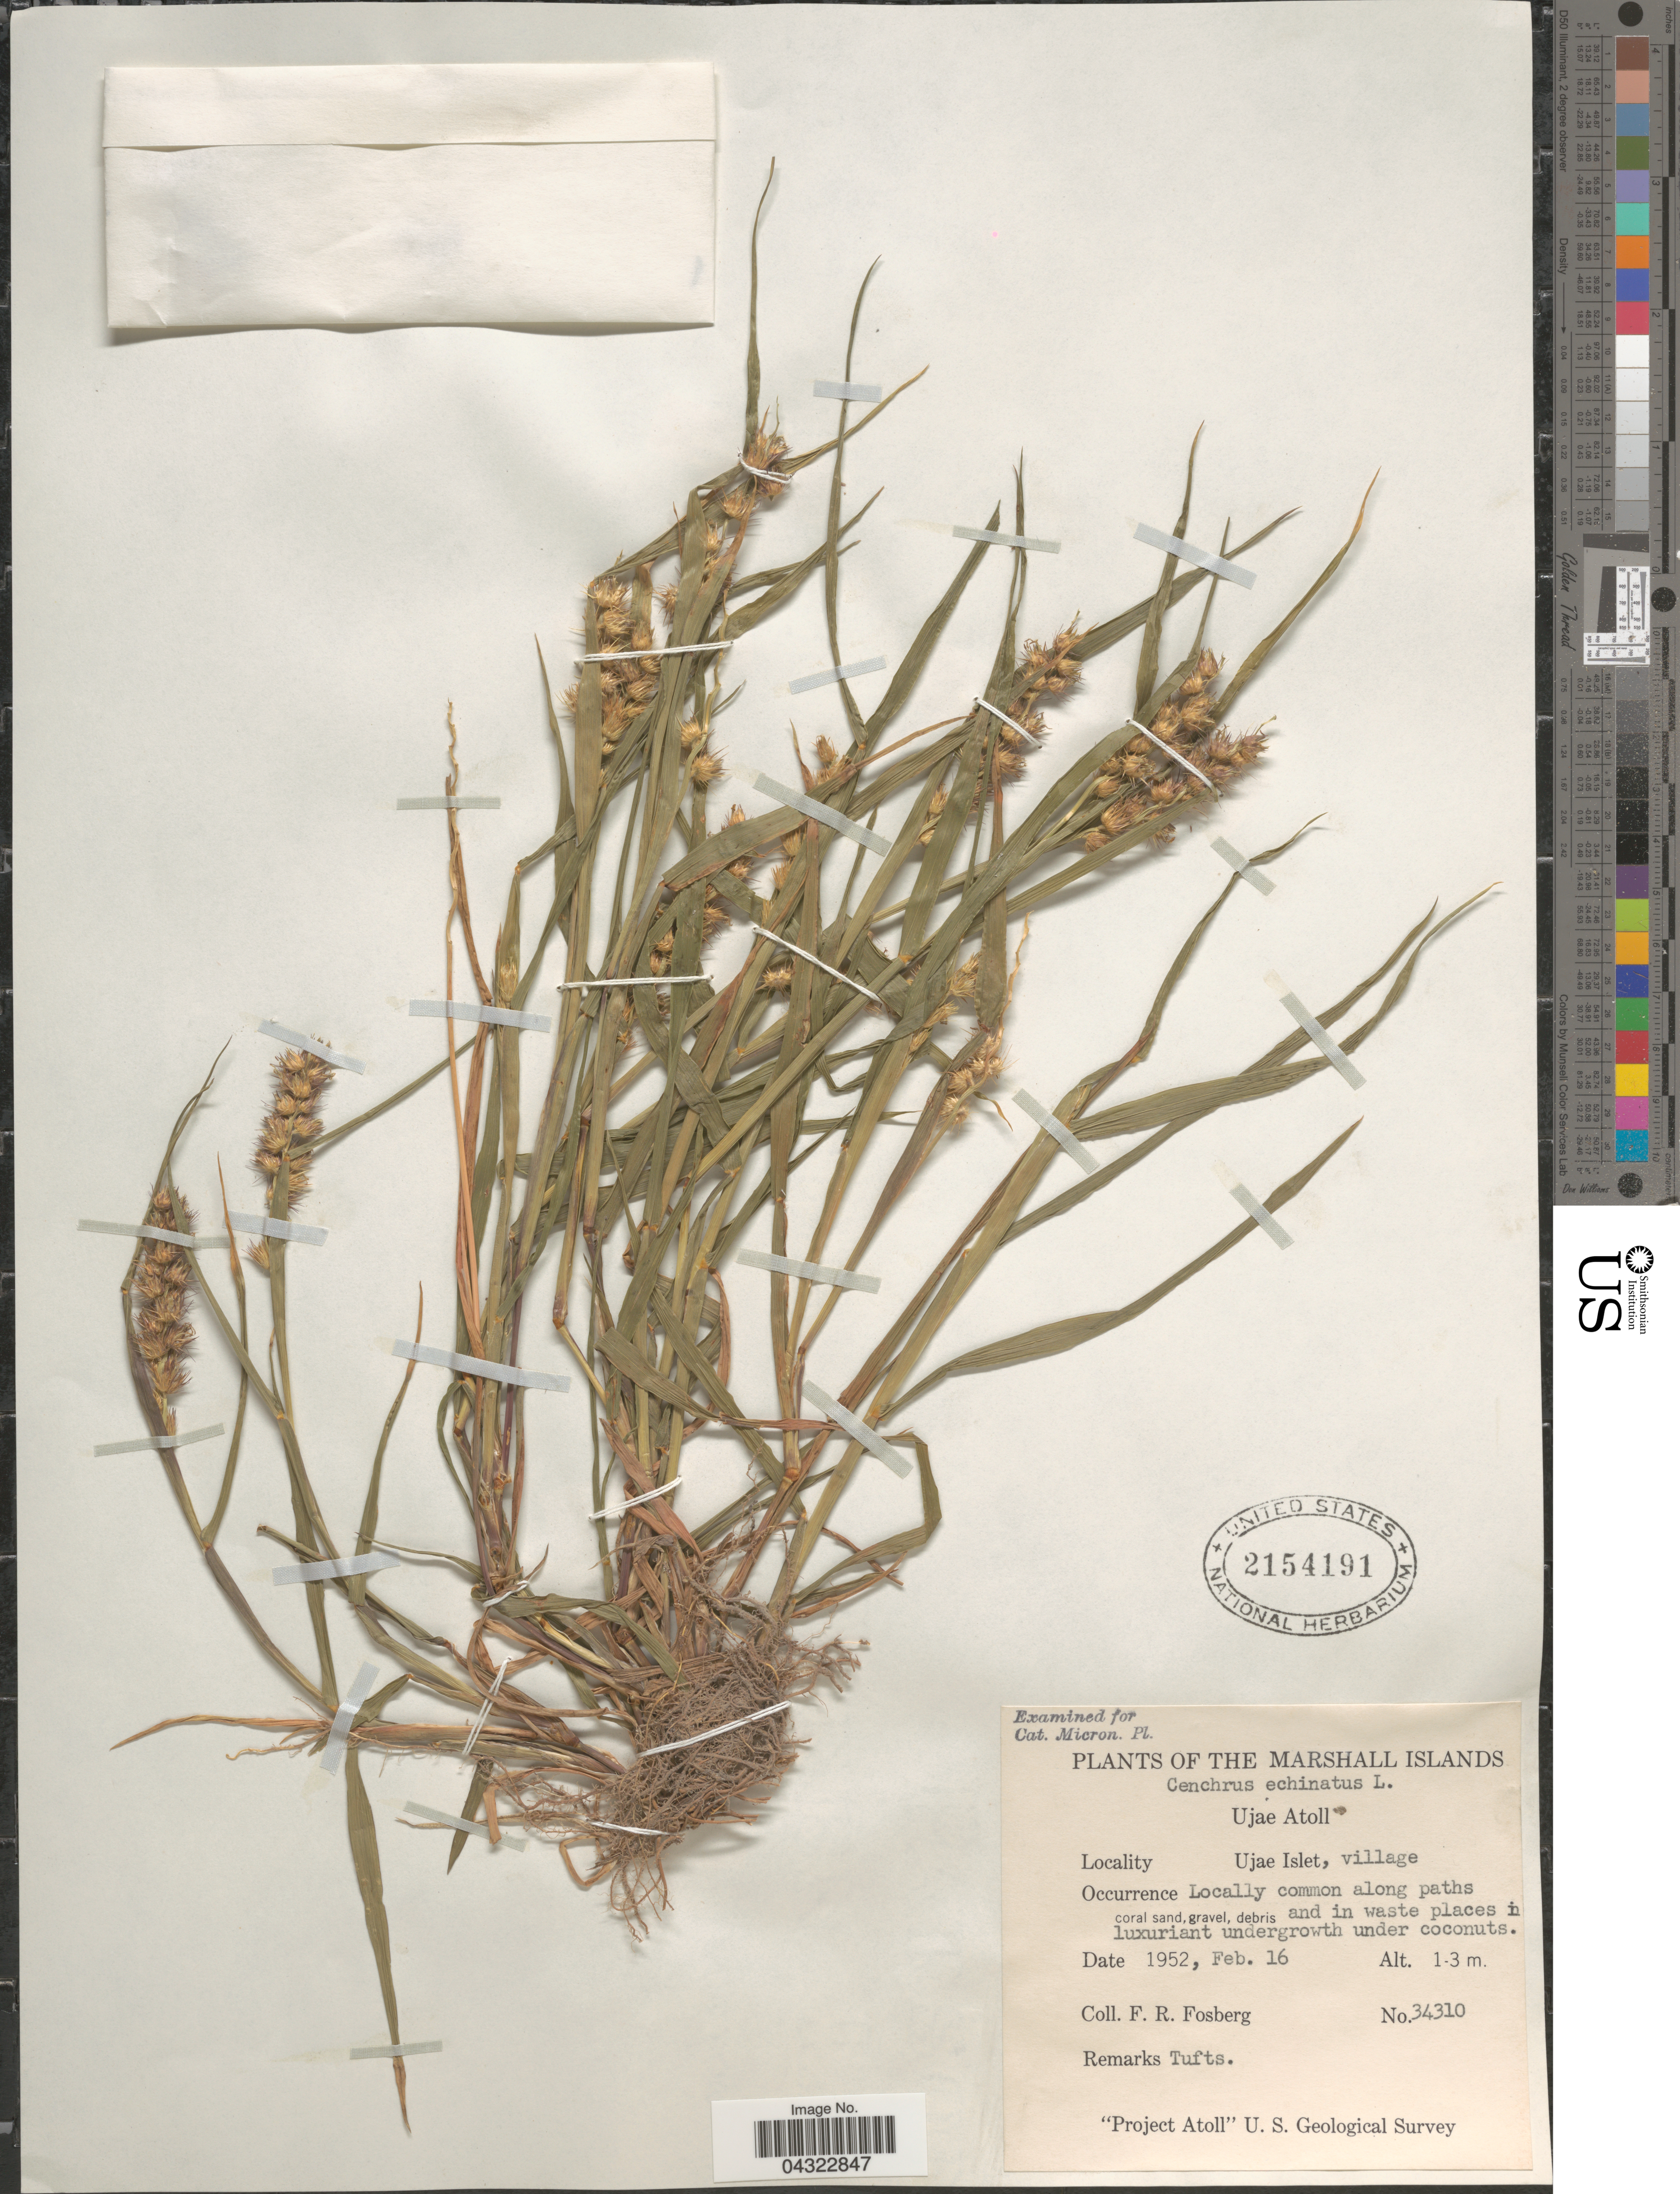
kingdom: Plantae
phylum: Tracheophyta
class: Liliopsida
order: Poales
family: Poaceae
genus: Cenchrus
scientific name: Cenchrus echinatus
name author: L.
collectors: F. R. Fosberg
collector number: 34310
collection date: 1952-02-16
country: Marshall Islands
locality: Ujae Atoll. Ujae Islet, village. "Project Atoll" U.S. Geological Survey.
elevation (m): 1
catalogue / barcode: US 2154191